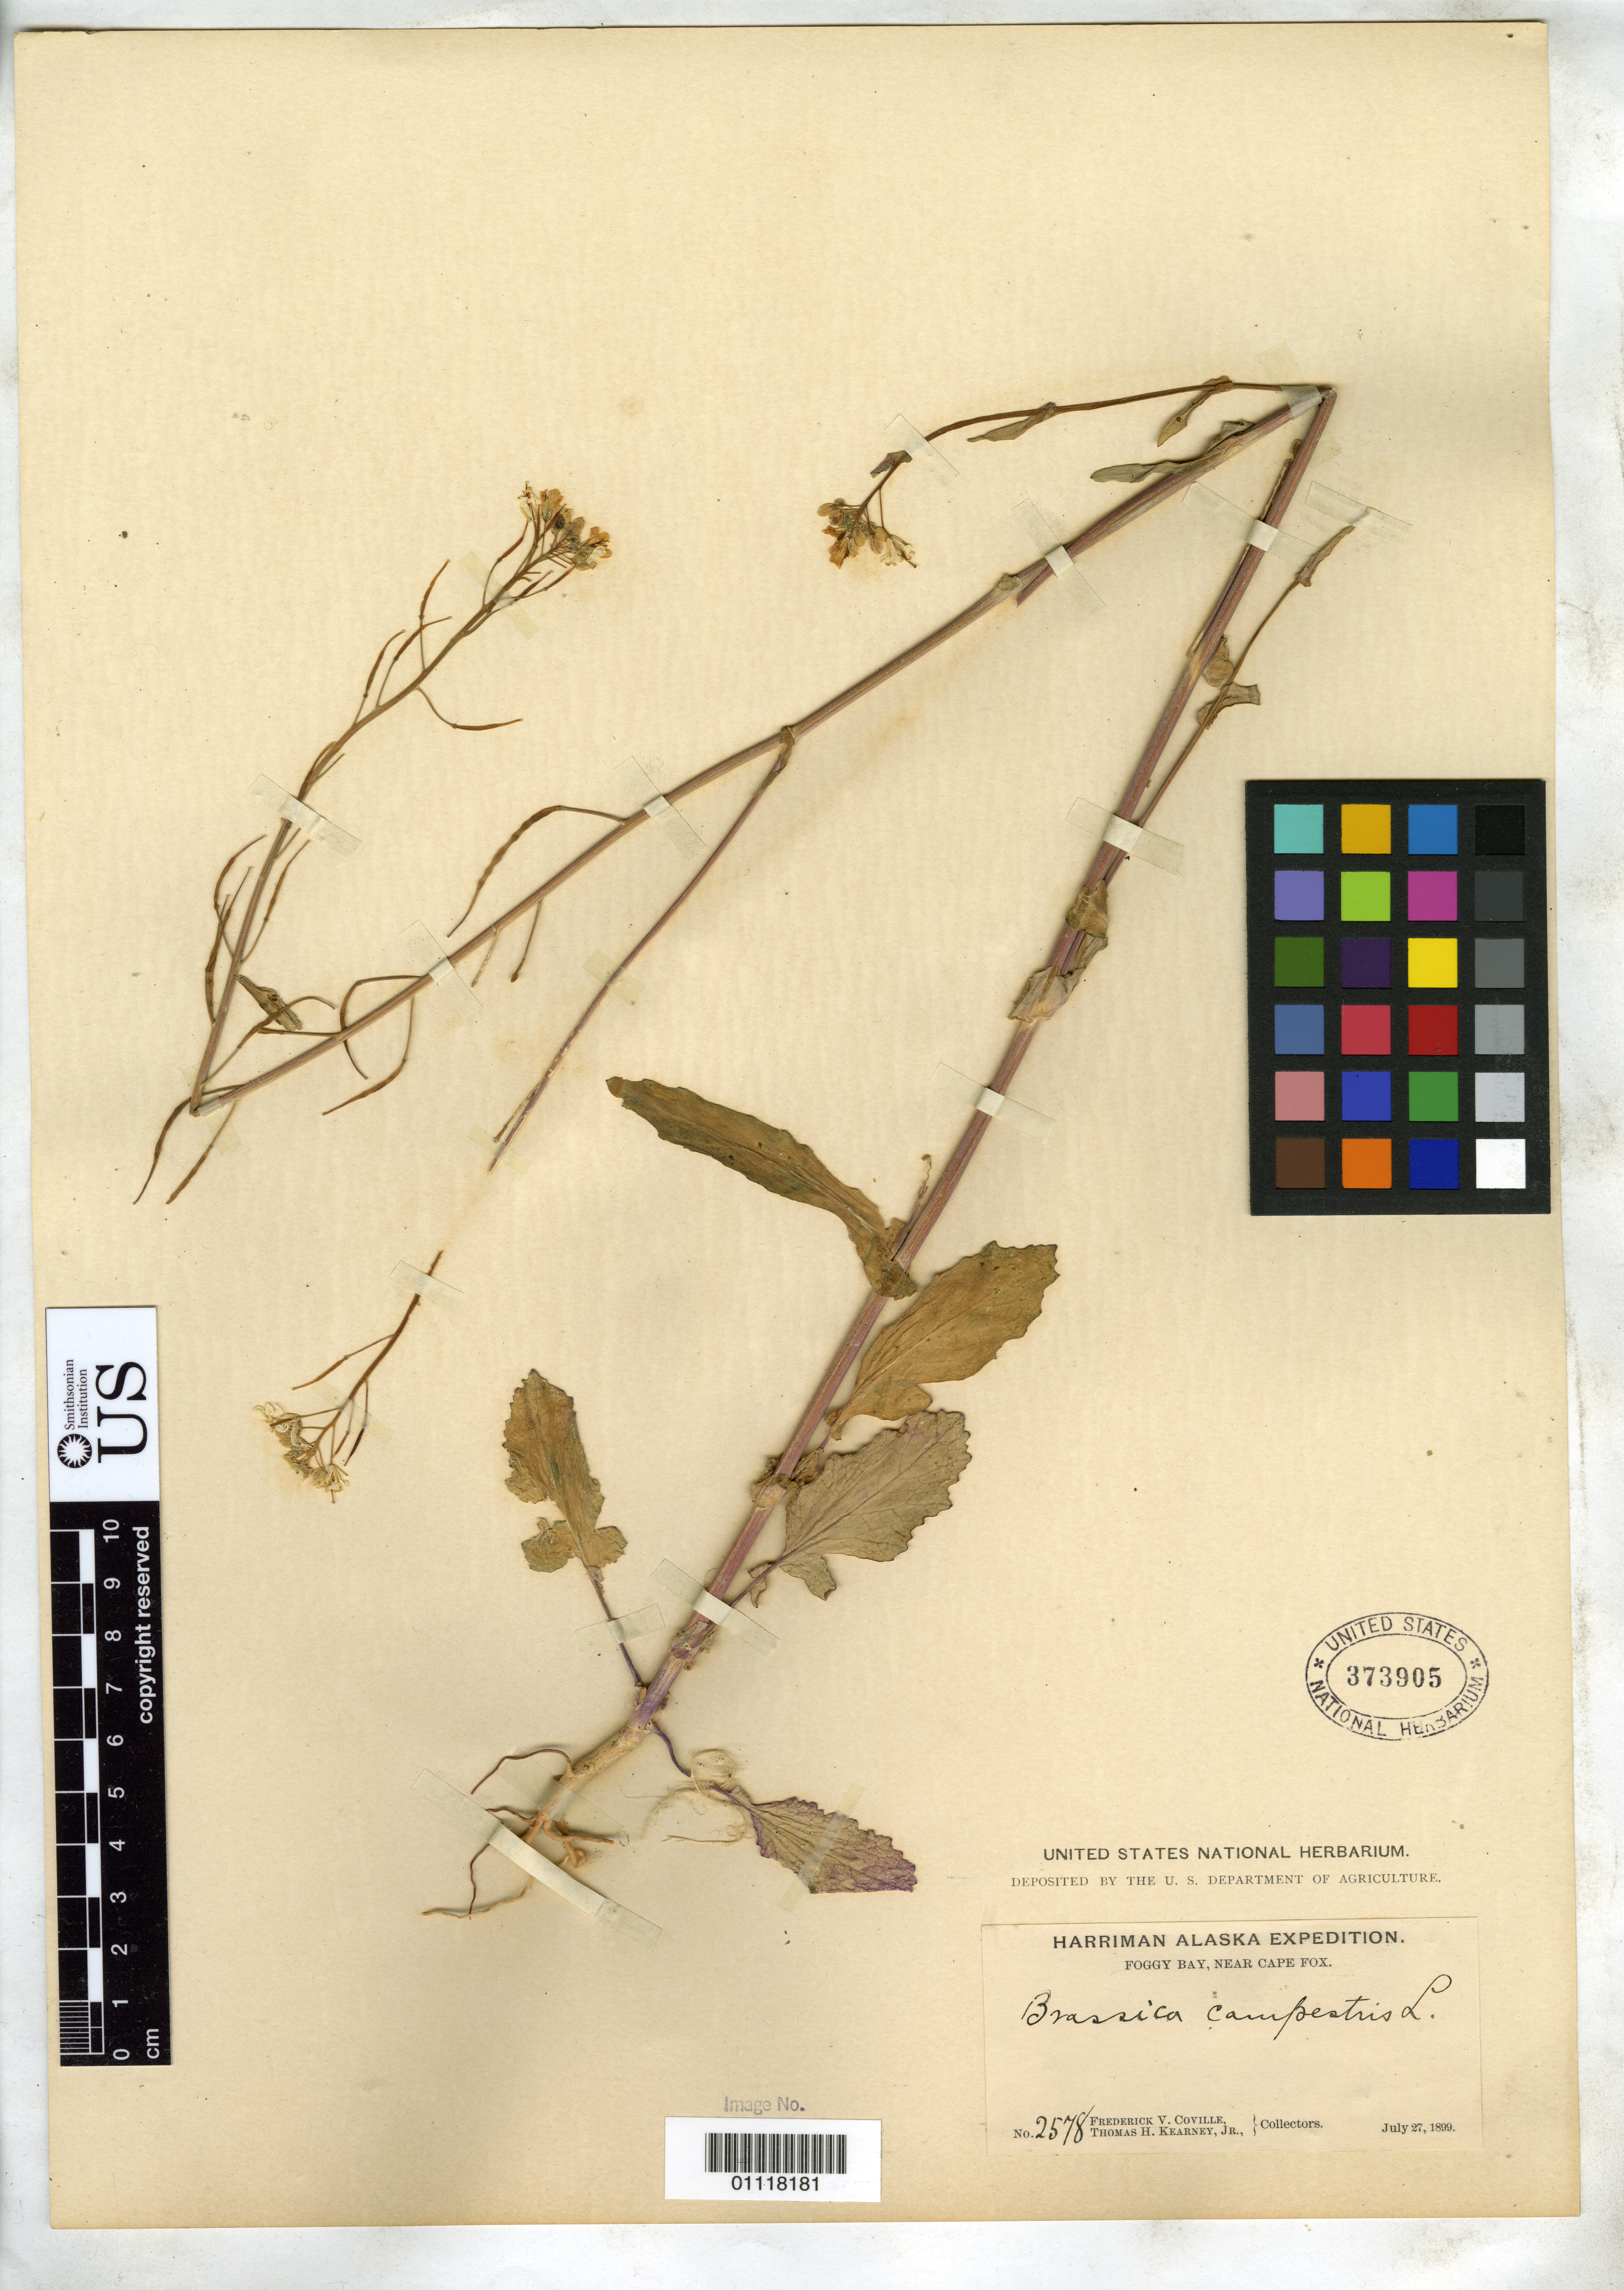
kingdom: Plantae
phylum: Tracheophyta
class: Magnoliopsida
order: Brassicales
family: Brassicaceae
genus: Brassica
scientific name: Brassica campestris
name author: L.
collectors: F. V. Coville & T. H. Kearney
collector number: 2578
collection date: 1899-07-27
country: United States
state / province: Alaska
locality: Foggy Bay, Near Cape Fox.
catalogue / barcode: US 373905